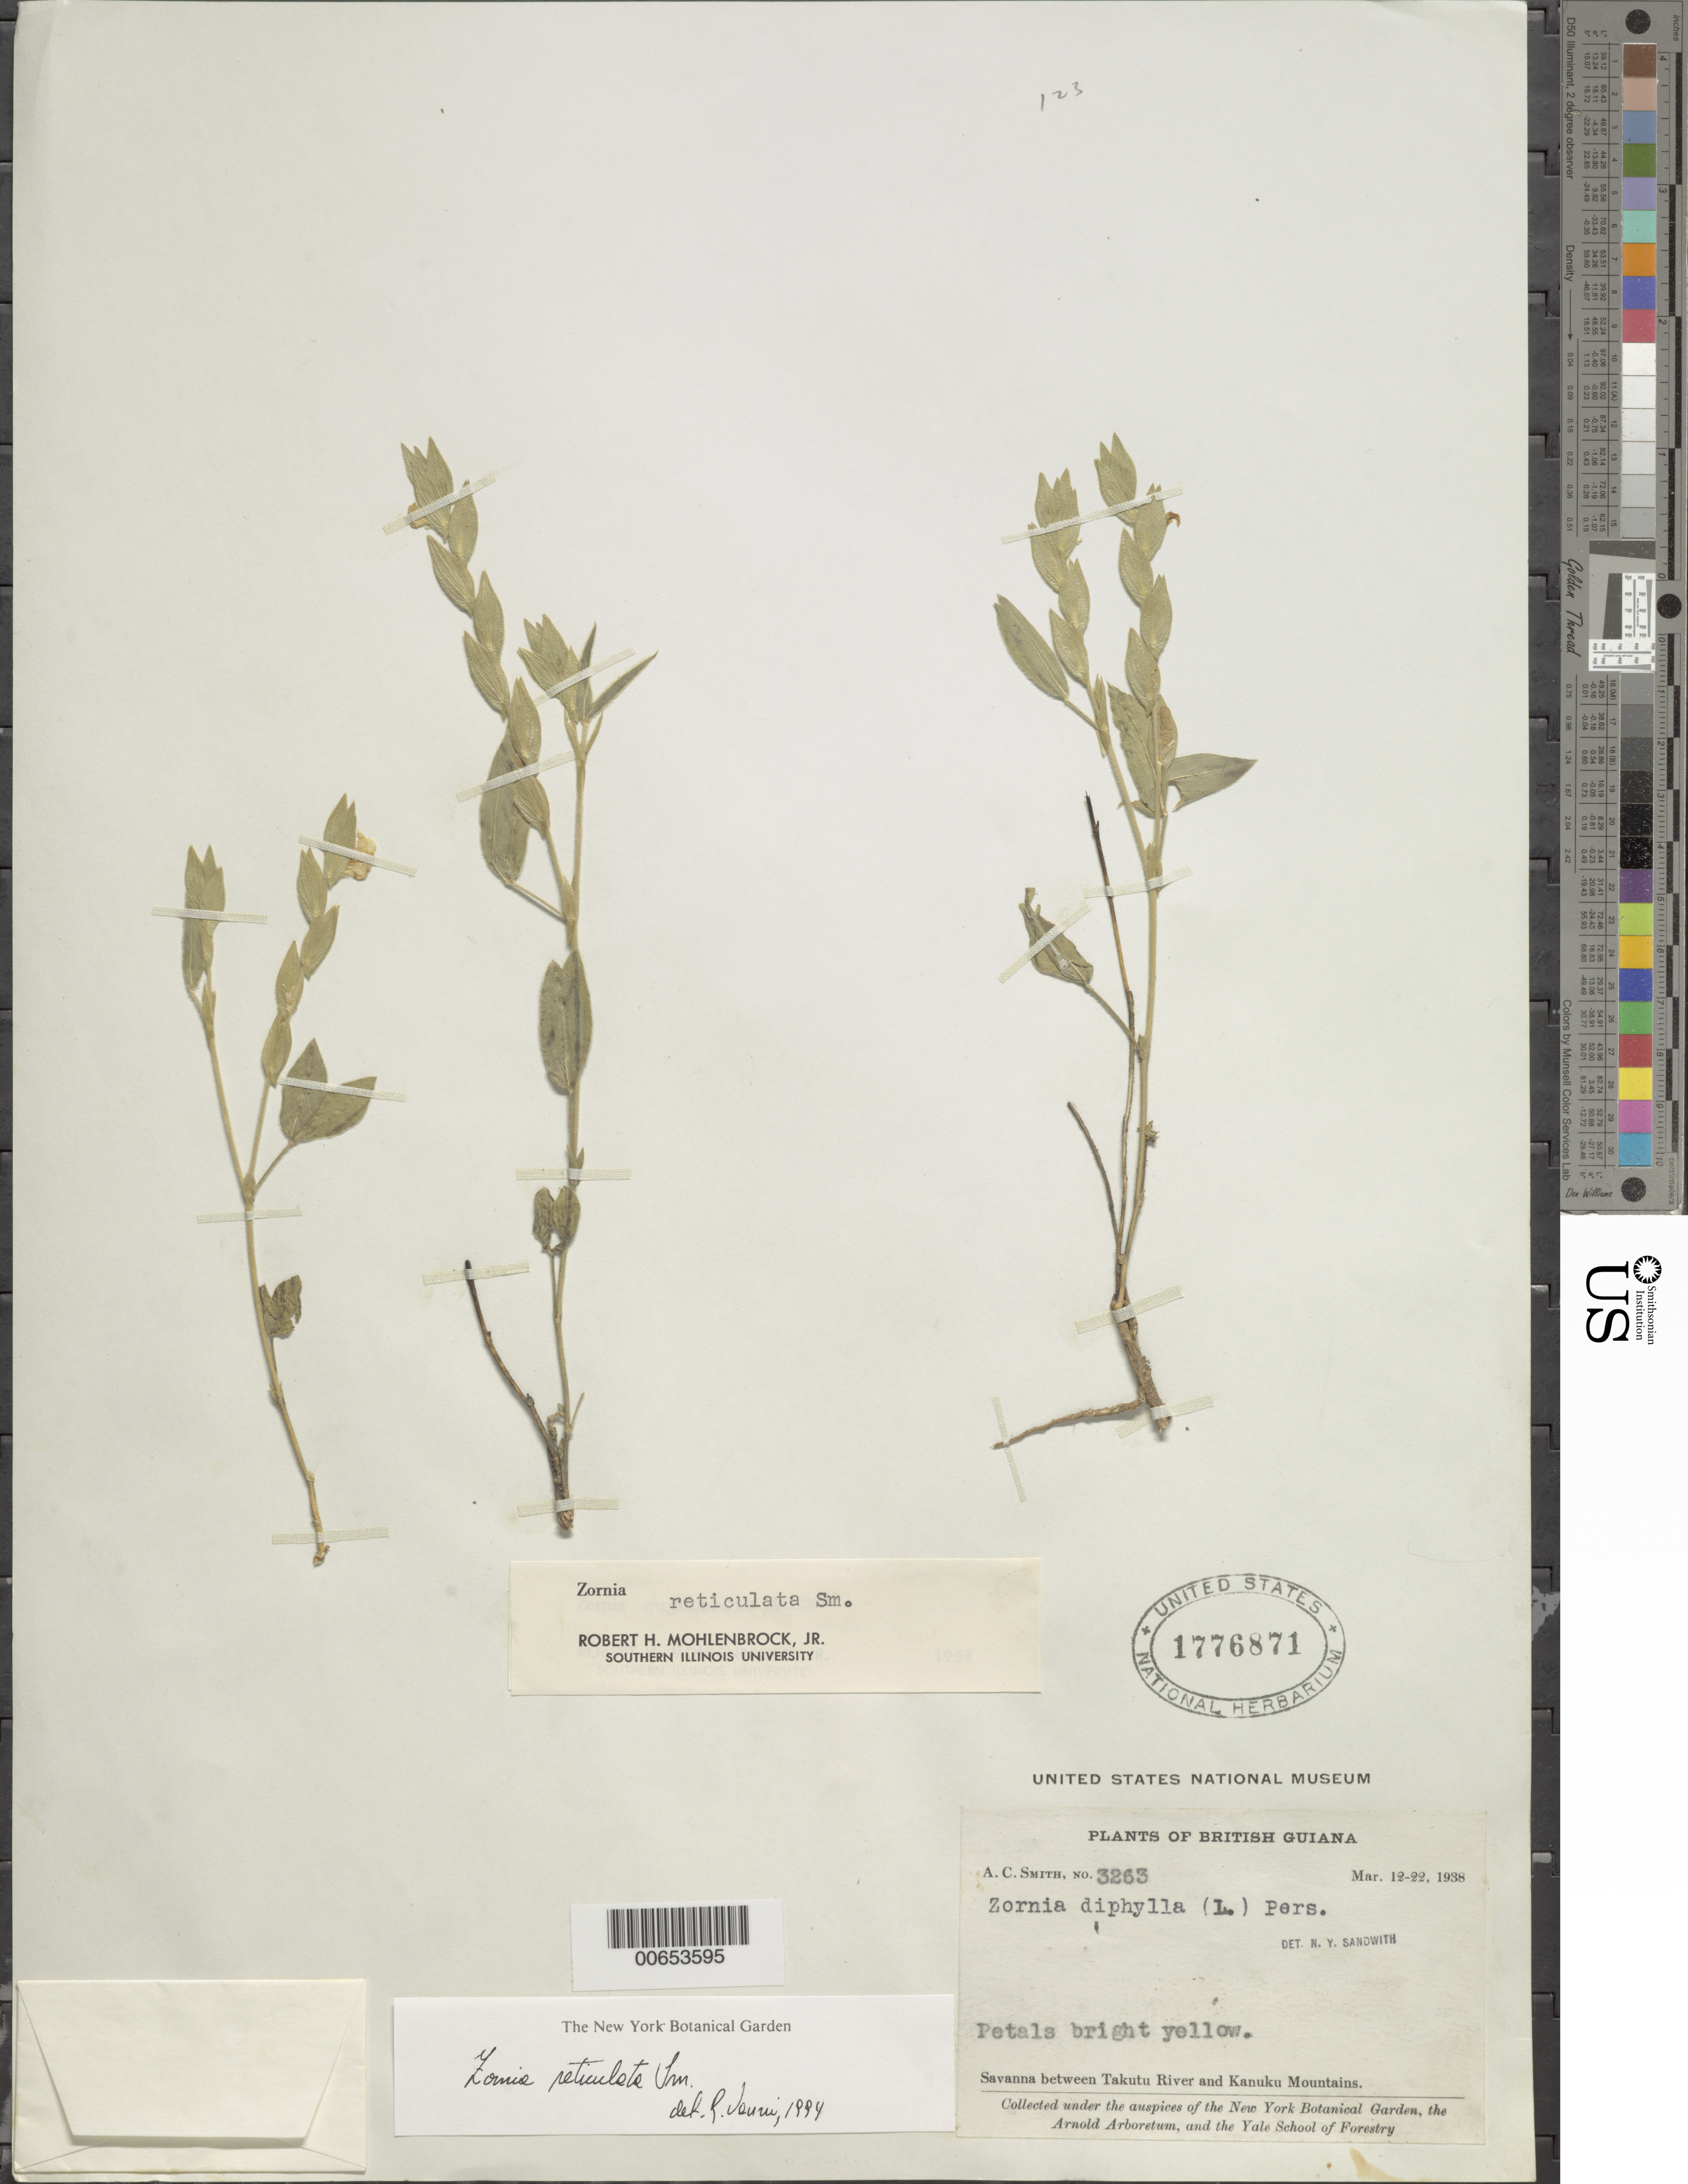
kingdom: Plantae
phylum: Tracheophyta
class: Magnoliopsida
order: Fabales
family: Fabaceae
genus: Zornia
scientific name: Zornia reticulata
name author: Sm.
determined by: Venrui, R.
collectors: A. C. Smith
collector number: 3263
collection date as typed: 12-Mar-38 to 22-Mar-38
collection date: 1938-03-12/1938-03-22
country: Guyana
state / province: U. Takutu-U. Essequibo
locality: Kanuku Mts., savanna betw. mts. and Takutu R.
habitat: Savanna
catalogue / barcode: US 1776871